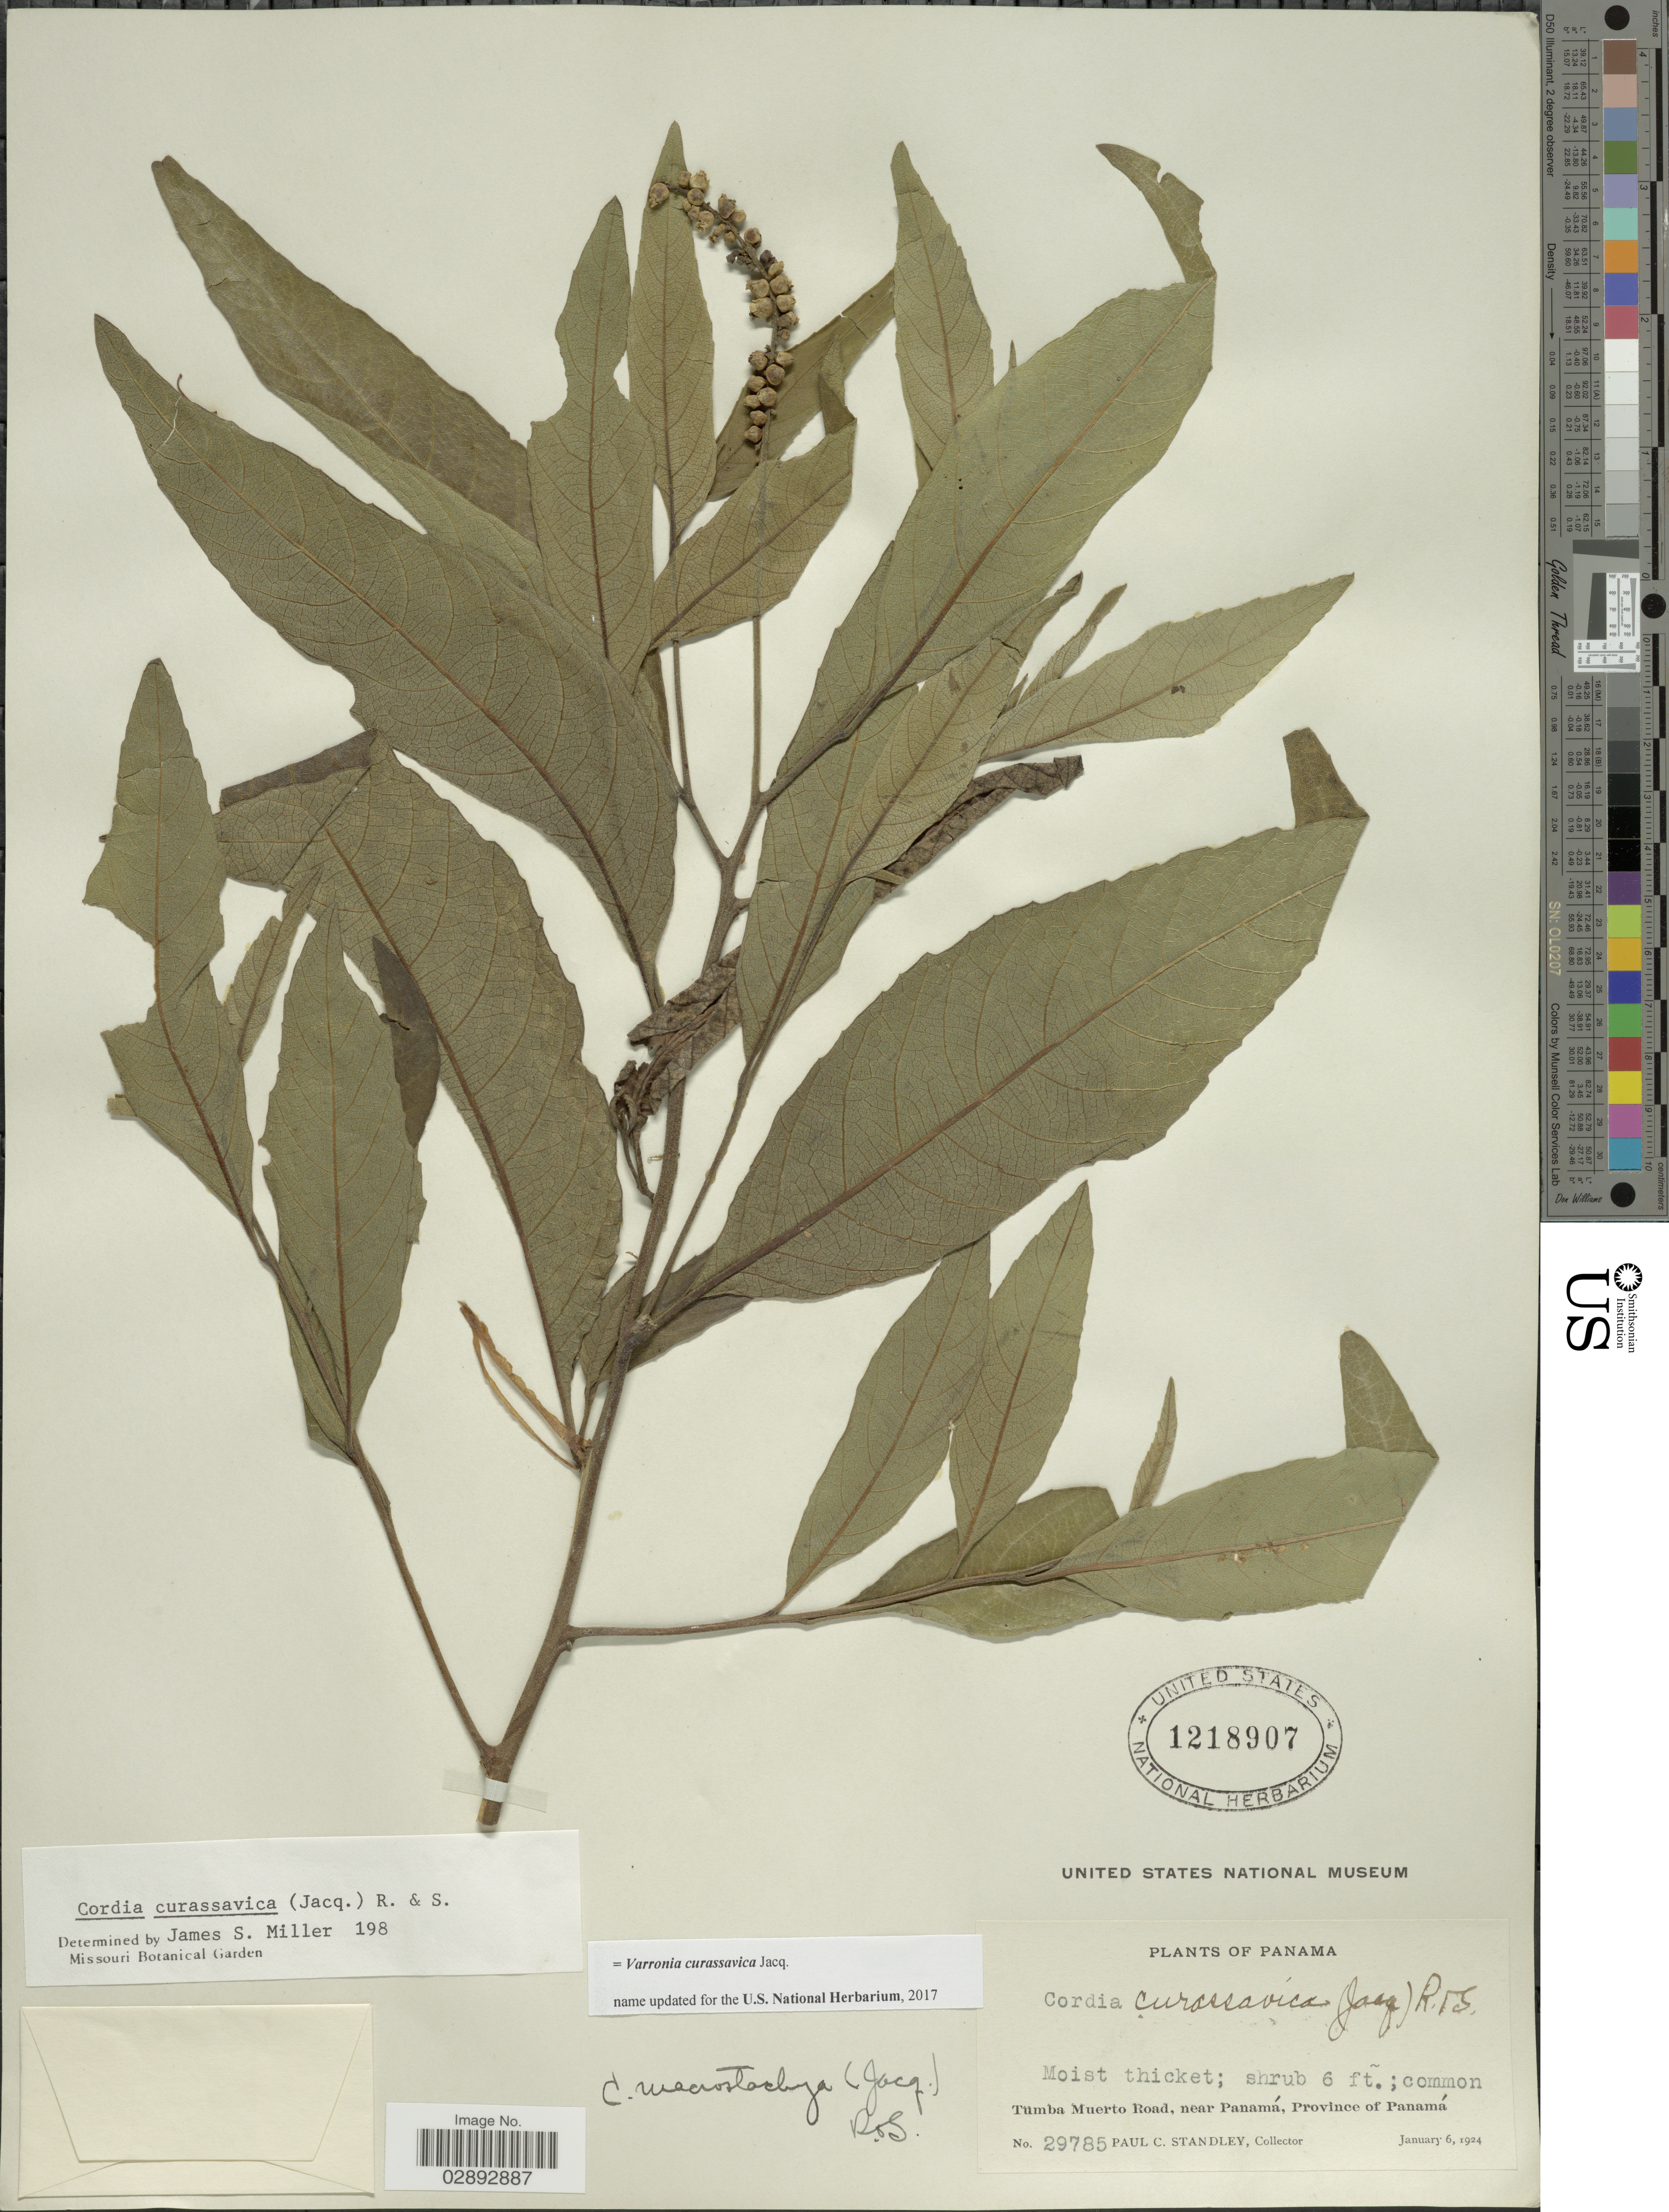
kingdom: Plantae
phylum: Tracheophyta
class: Magnoliopsida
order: Boraginales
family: Cordiaceae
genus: Varronia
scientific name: Varronia curassavica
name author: Jacq.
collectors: P. C. Standley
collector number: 29785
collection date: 1924-01-06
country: Panama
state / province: Panamá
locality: Tumba Muerto Road, near Panamá, Province of Panamá.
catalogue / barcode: US 1218907